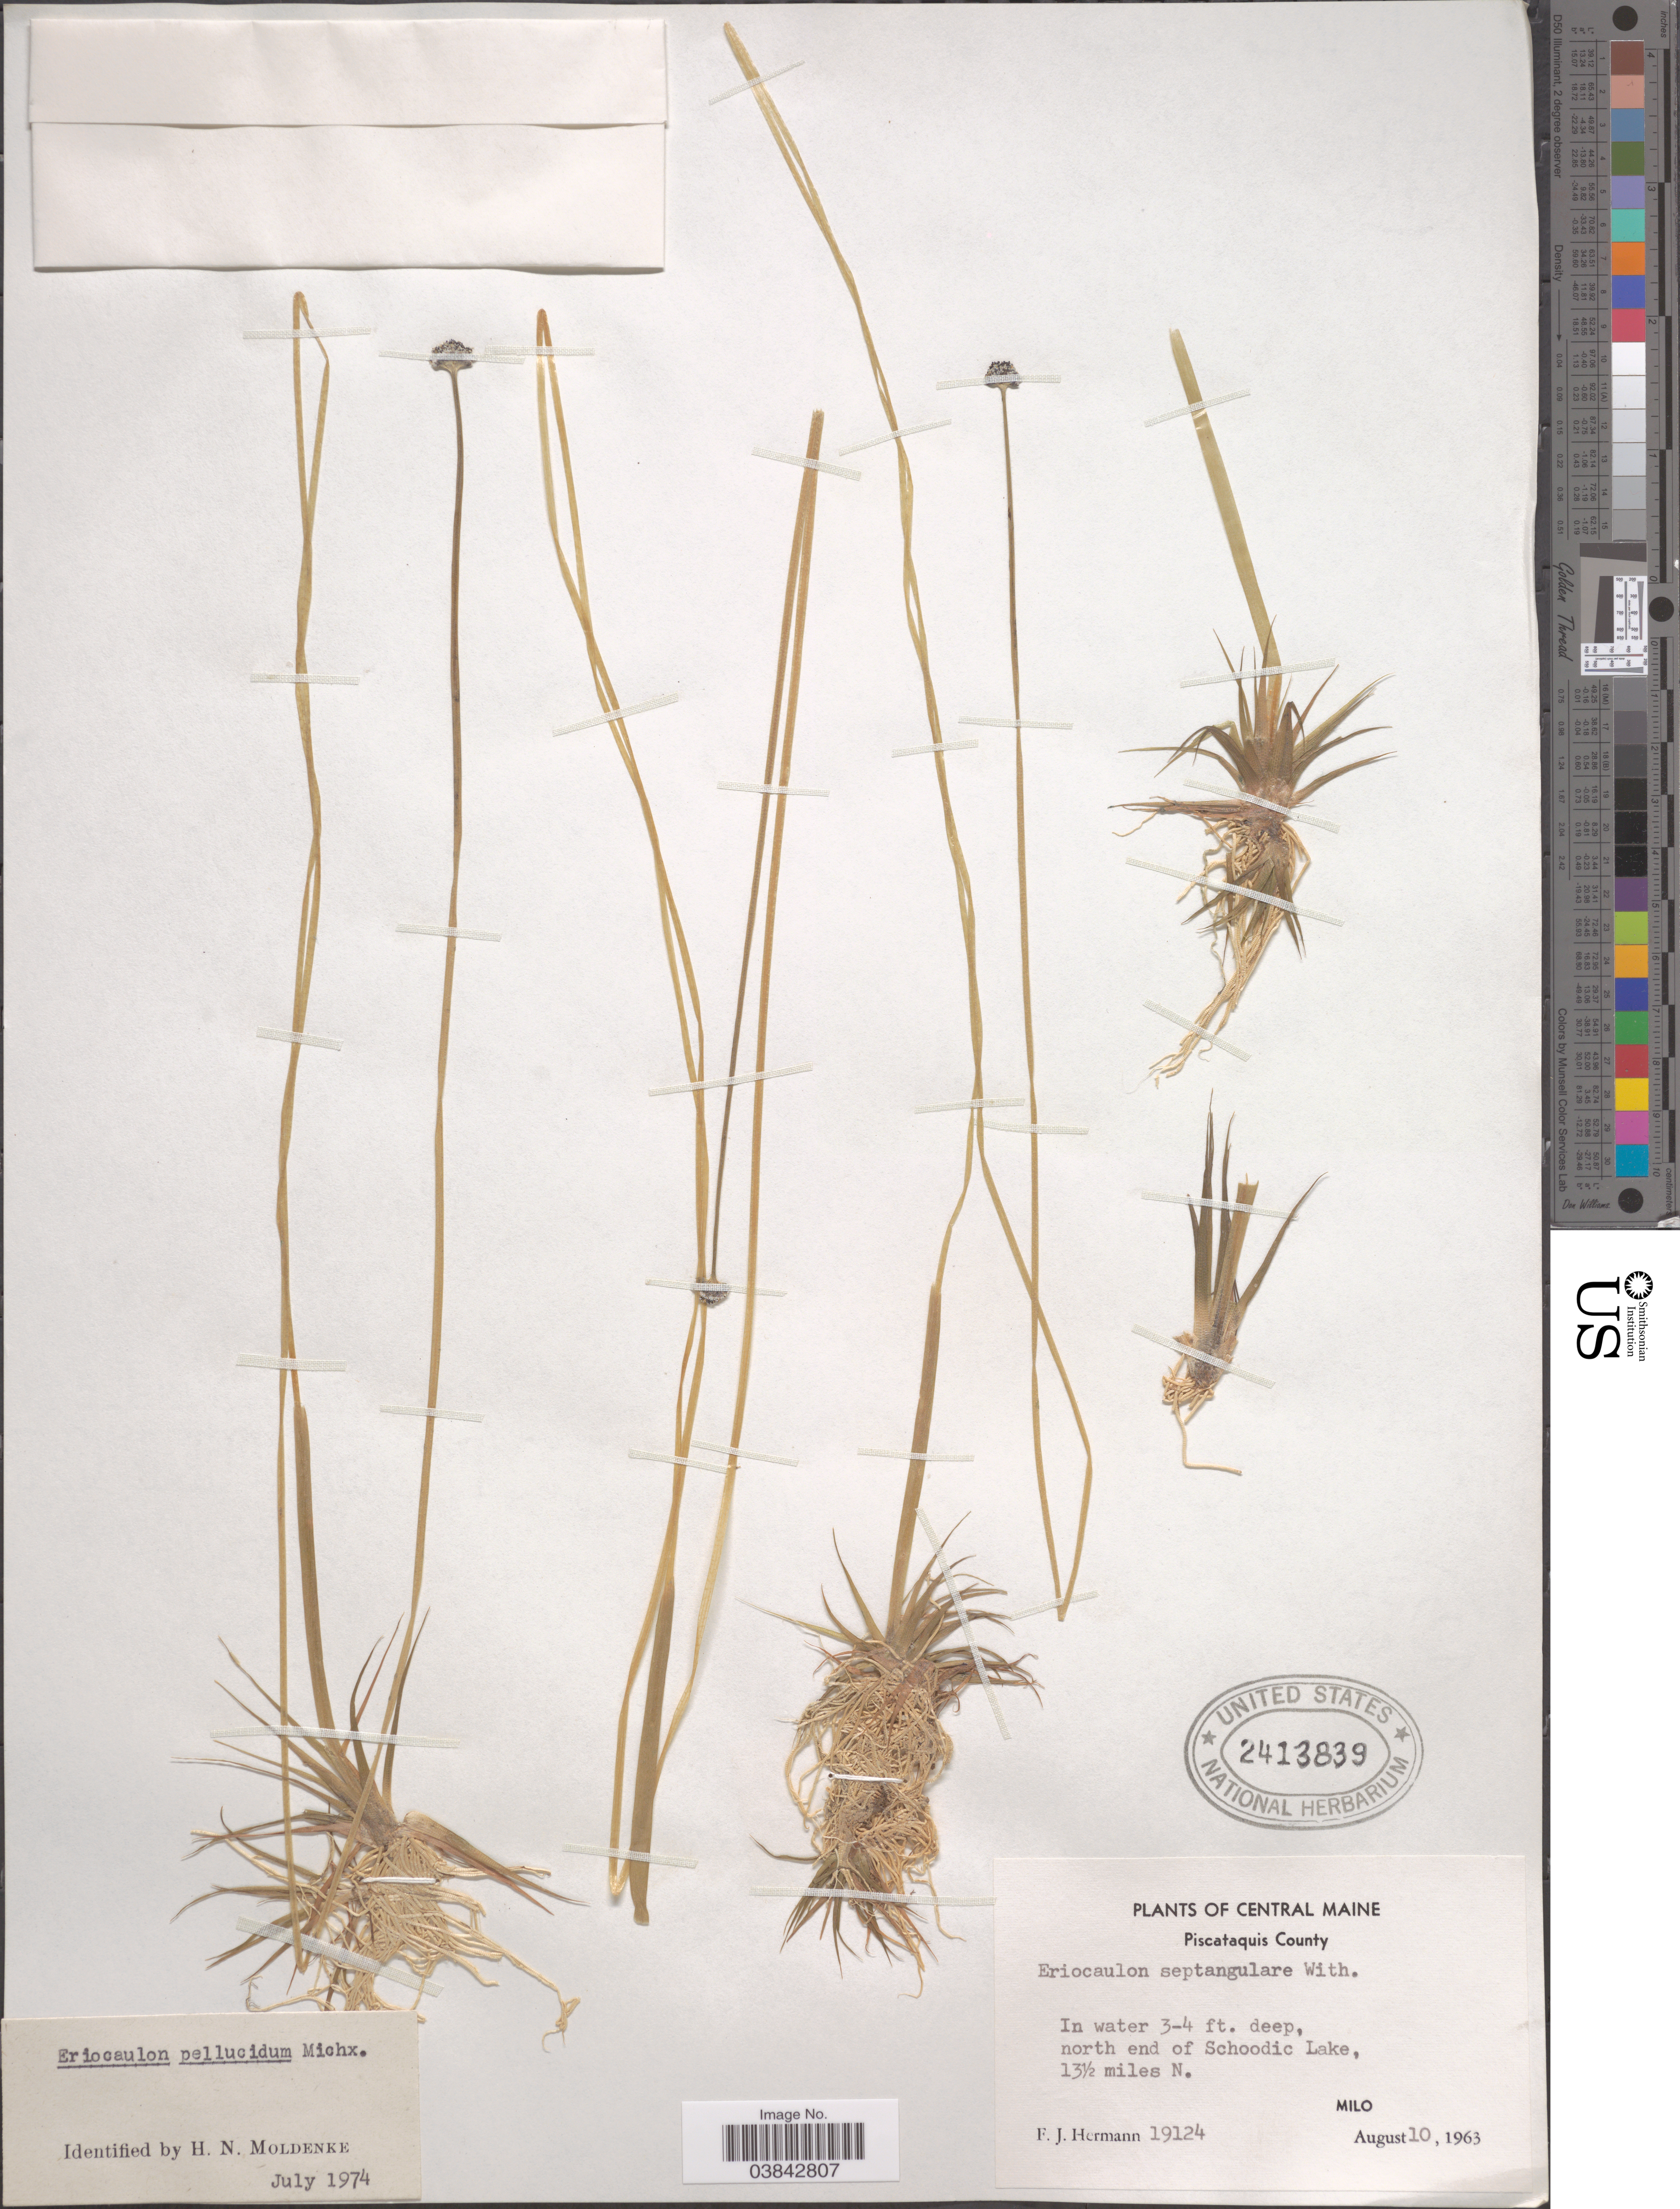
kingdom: Plantae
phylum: Tracheophyta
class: Liliopsida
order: Poales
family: Eriocaulaceae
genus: Eriocaulon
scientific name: Eriocaulon aquaticum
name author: (Hill) Druce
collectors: F. J. Hermann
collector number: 19124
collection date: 1963-08-10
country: United States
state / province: Maine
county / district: Piscataquis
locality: Central Maine, Piscataquis County. North end of Schoodic Lake, 13½ miles N. Milo.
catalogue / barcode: US 2413839